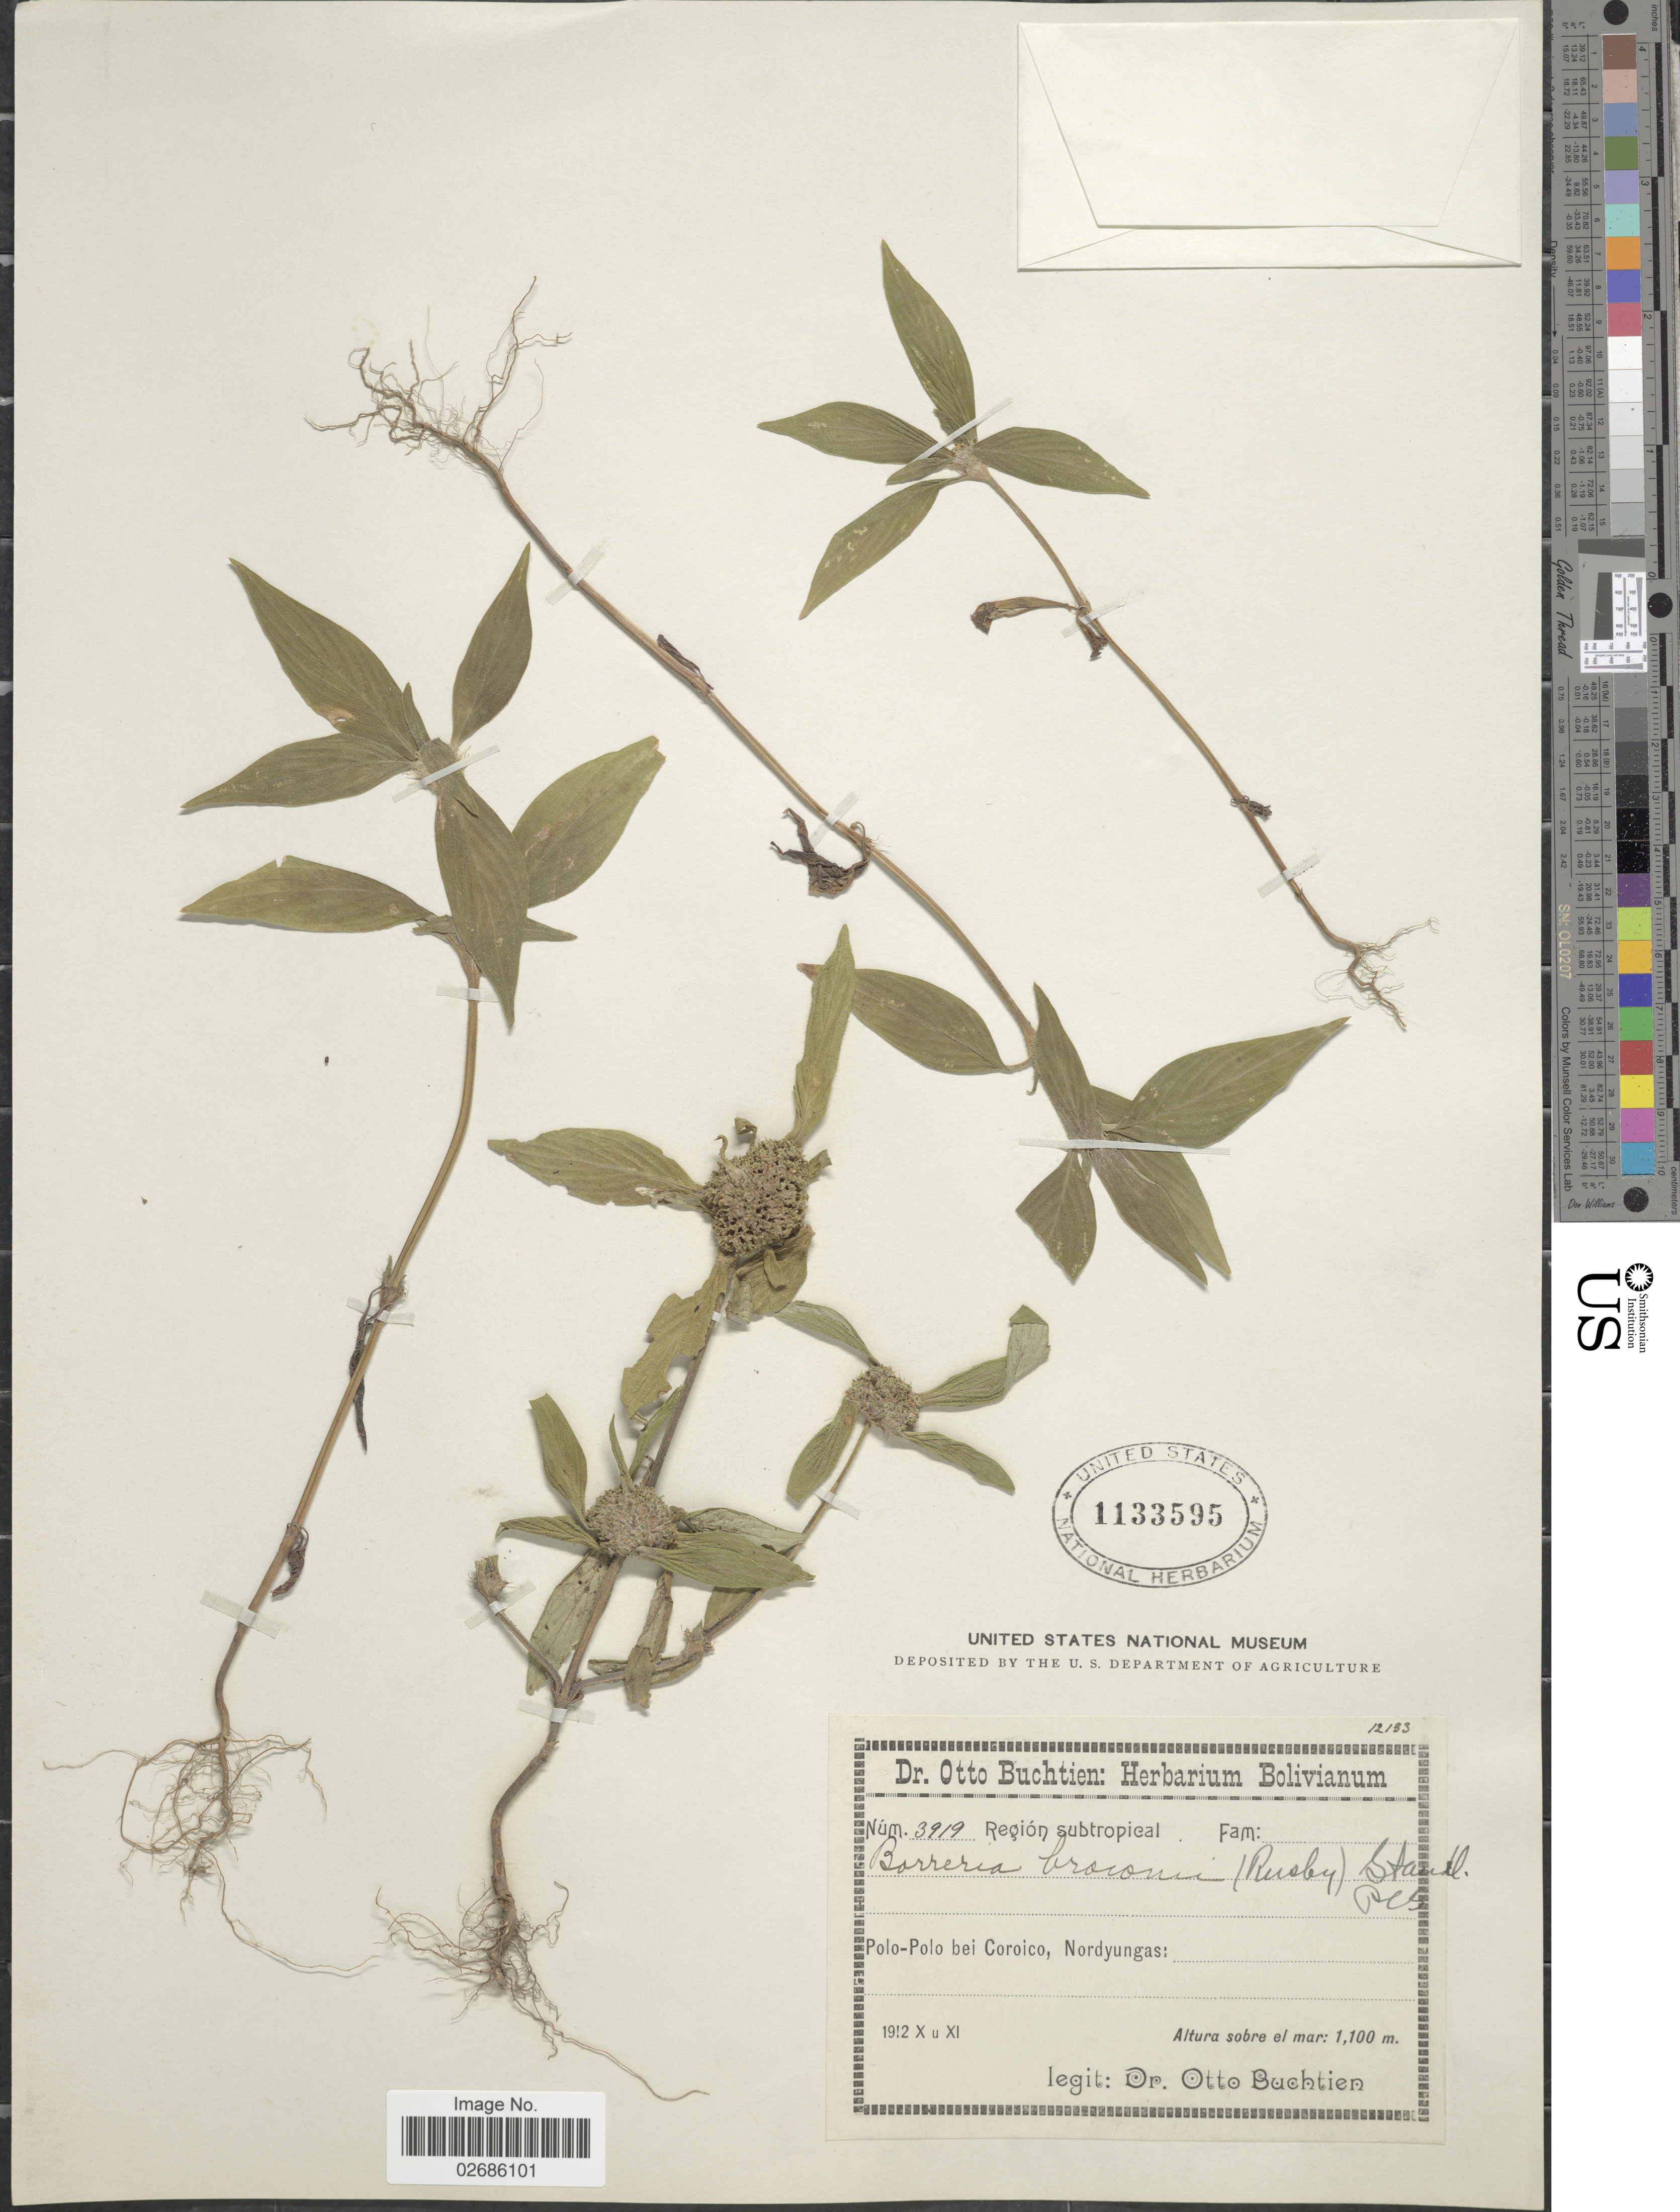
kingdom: Plantae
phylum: Tracheophyta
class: Magnoliopsida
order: Gentianales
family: Rubiaceae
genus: Borreria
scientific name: Borreria brownii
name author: Standl.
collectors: O. Buchtien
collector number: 3919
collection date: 1912-10/1912-11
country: Bolivia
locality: Polo-Polo bei Coroico, Nordyungas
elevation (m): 1100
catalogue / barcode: US 1133595